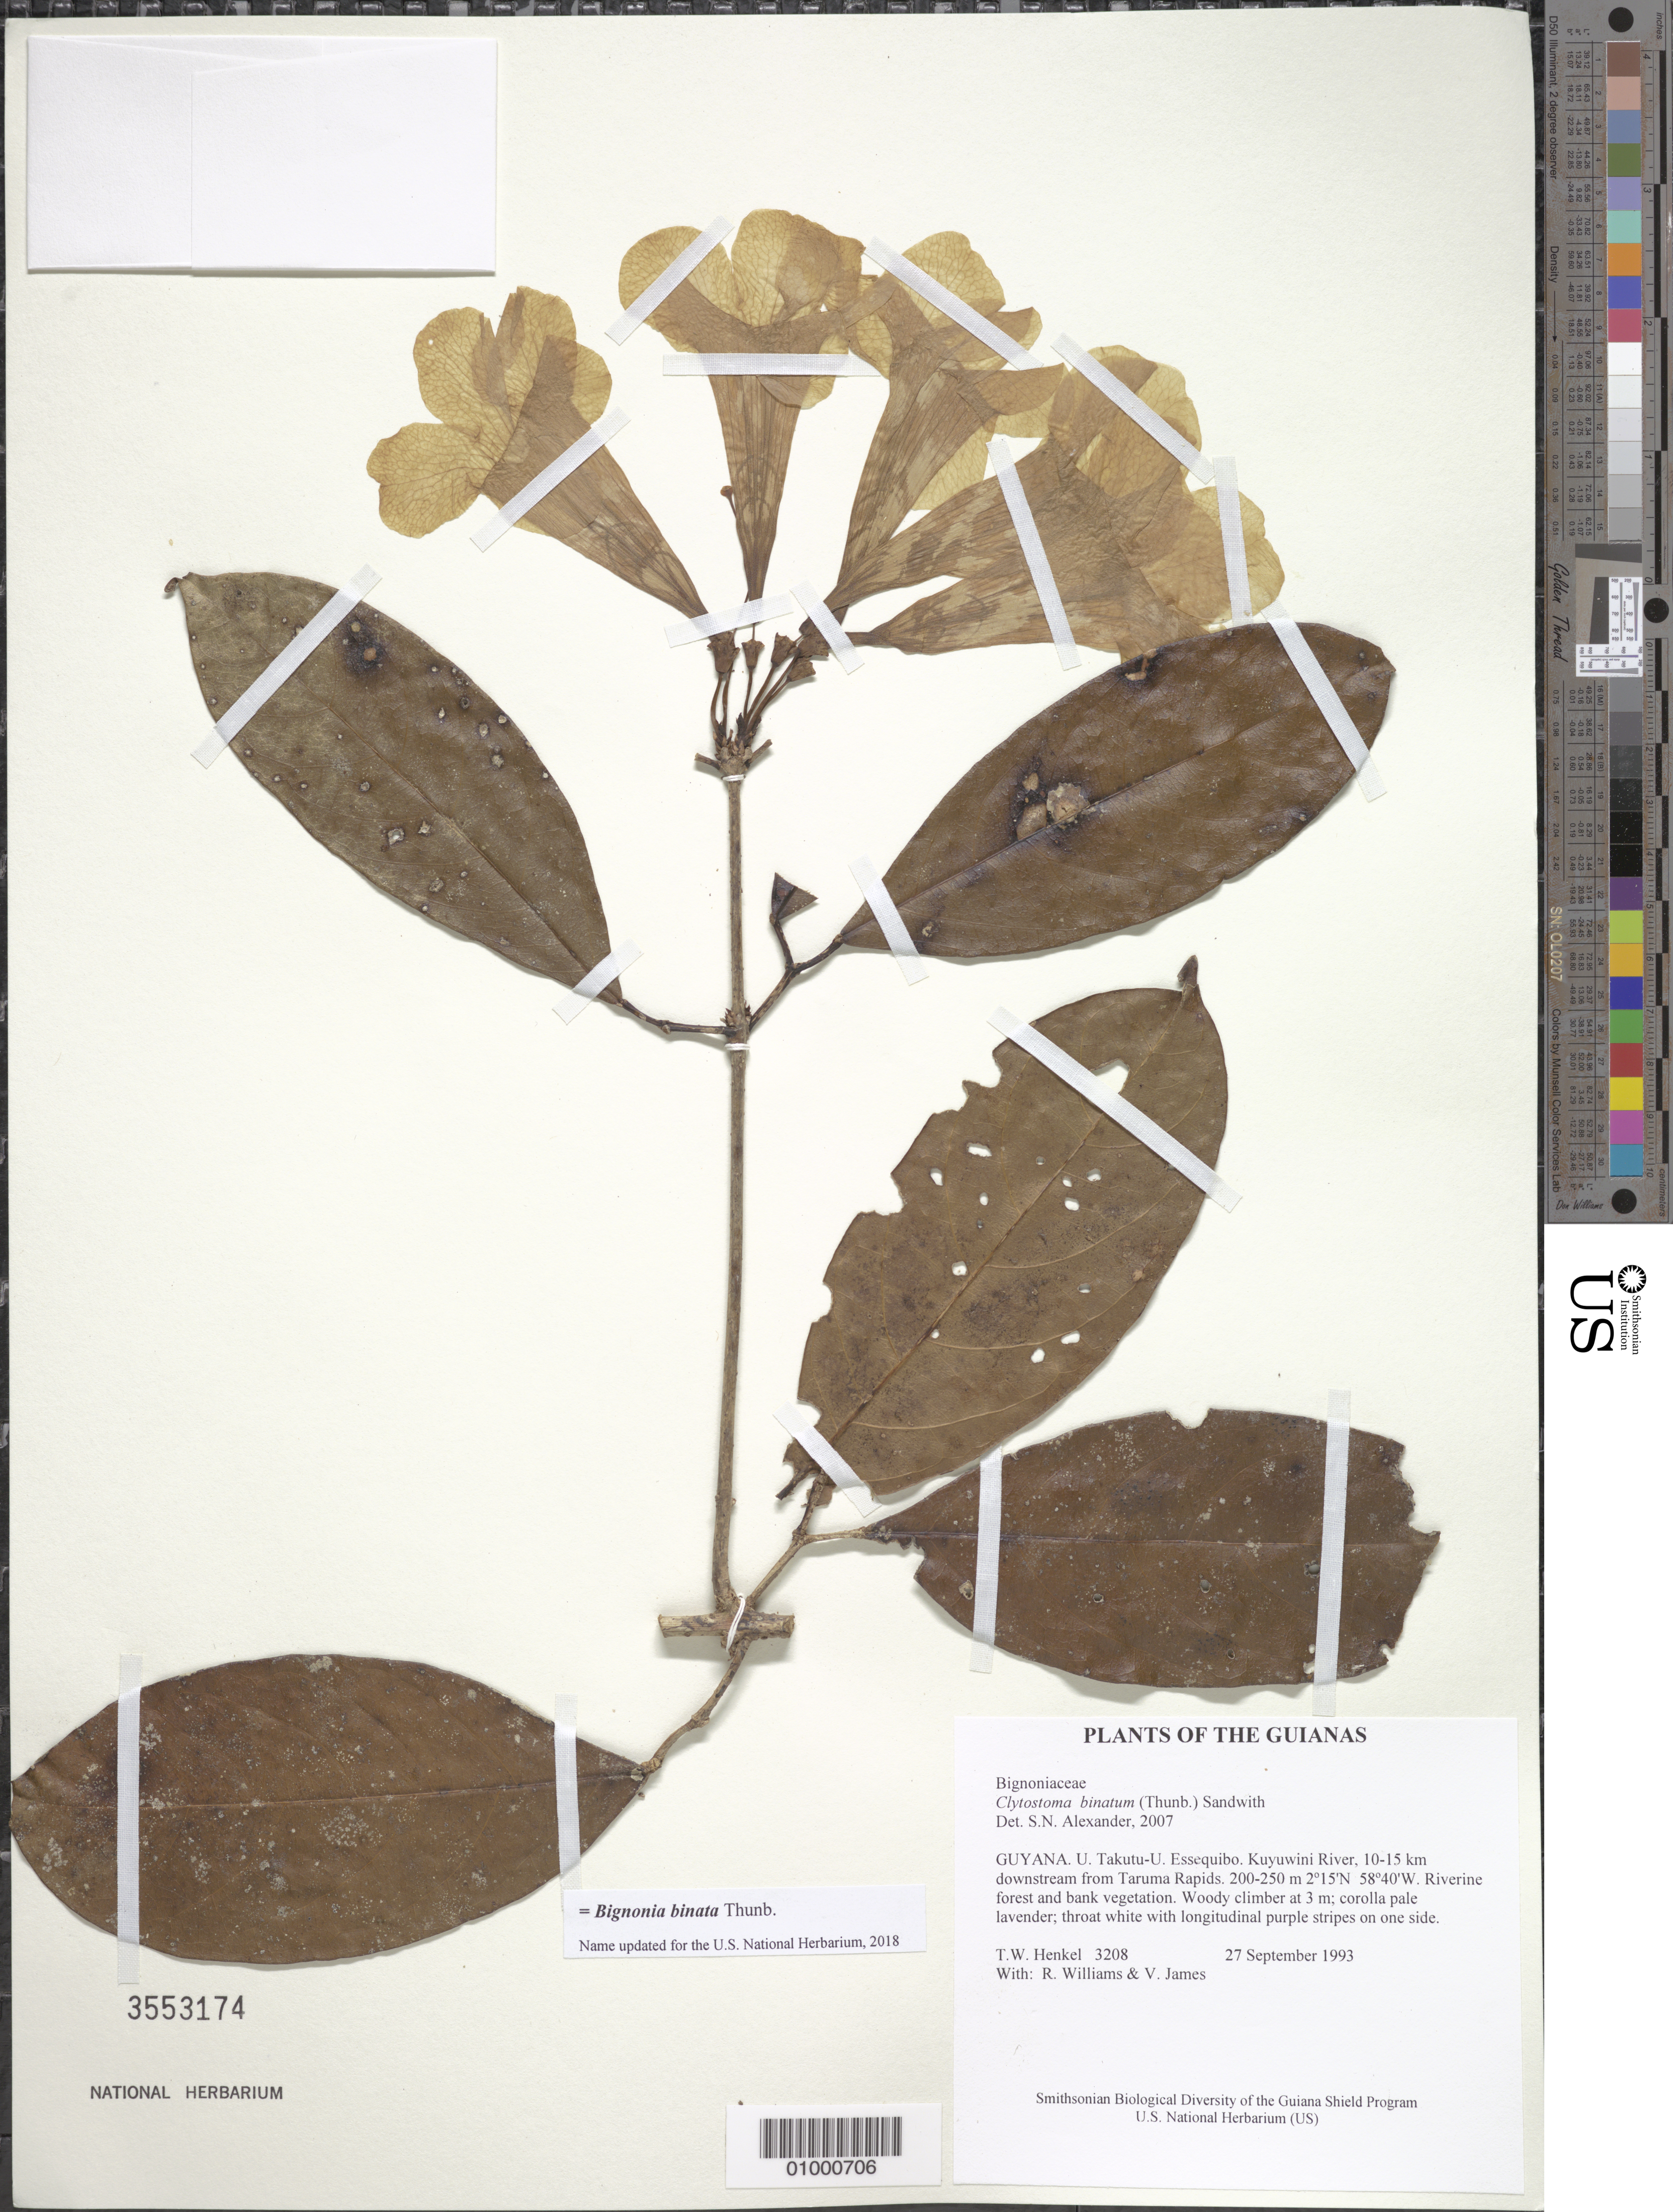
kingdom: Plantae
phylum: Tracheophyta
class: Magnoliopsida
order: Lamiales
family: Bignoniaceae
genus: Bignonia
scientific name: Bignonia binata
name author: Thunb.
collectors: T. Henkel, R. Williams & V. James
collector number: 3208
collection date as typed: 27 September 1993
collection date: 1993-09-27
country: Guyana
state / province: U. Takutu-U. Essequibo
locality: Kuyuwini River, 10-15 km downstream from Taruma Rapids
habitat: Riverine forest and bank vegetation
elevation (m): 200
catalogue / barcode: US 3553174